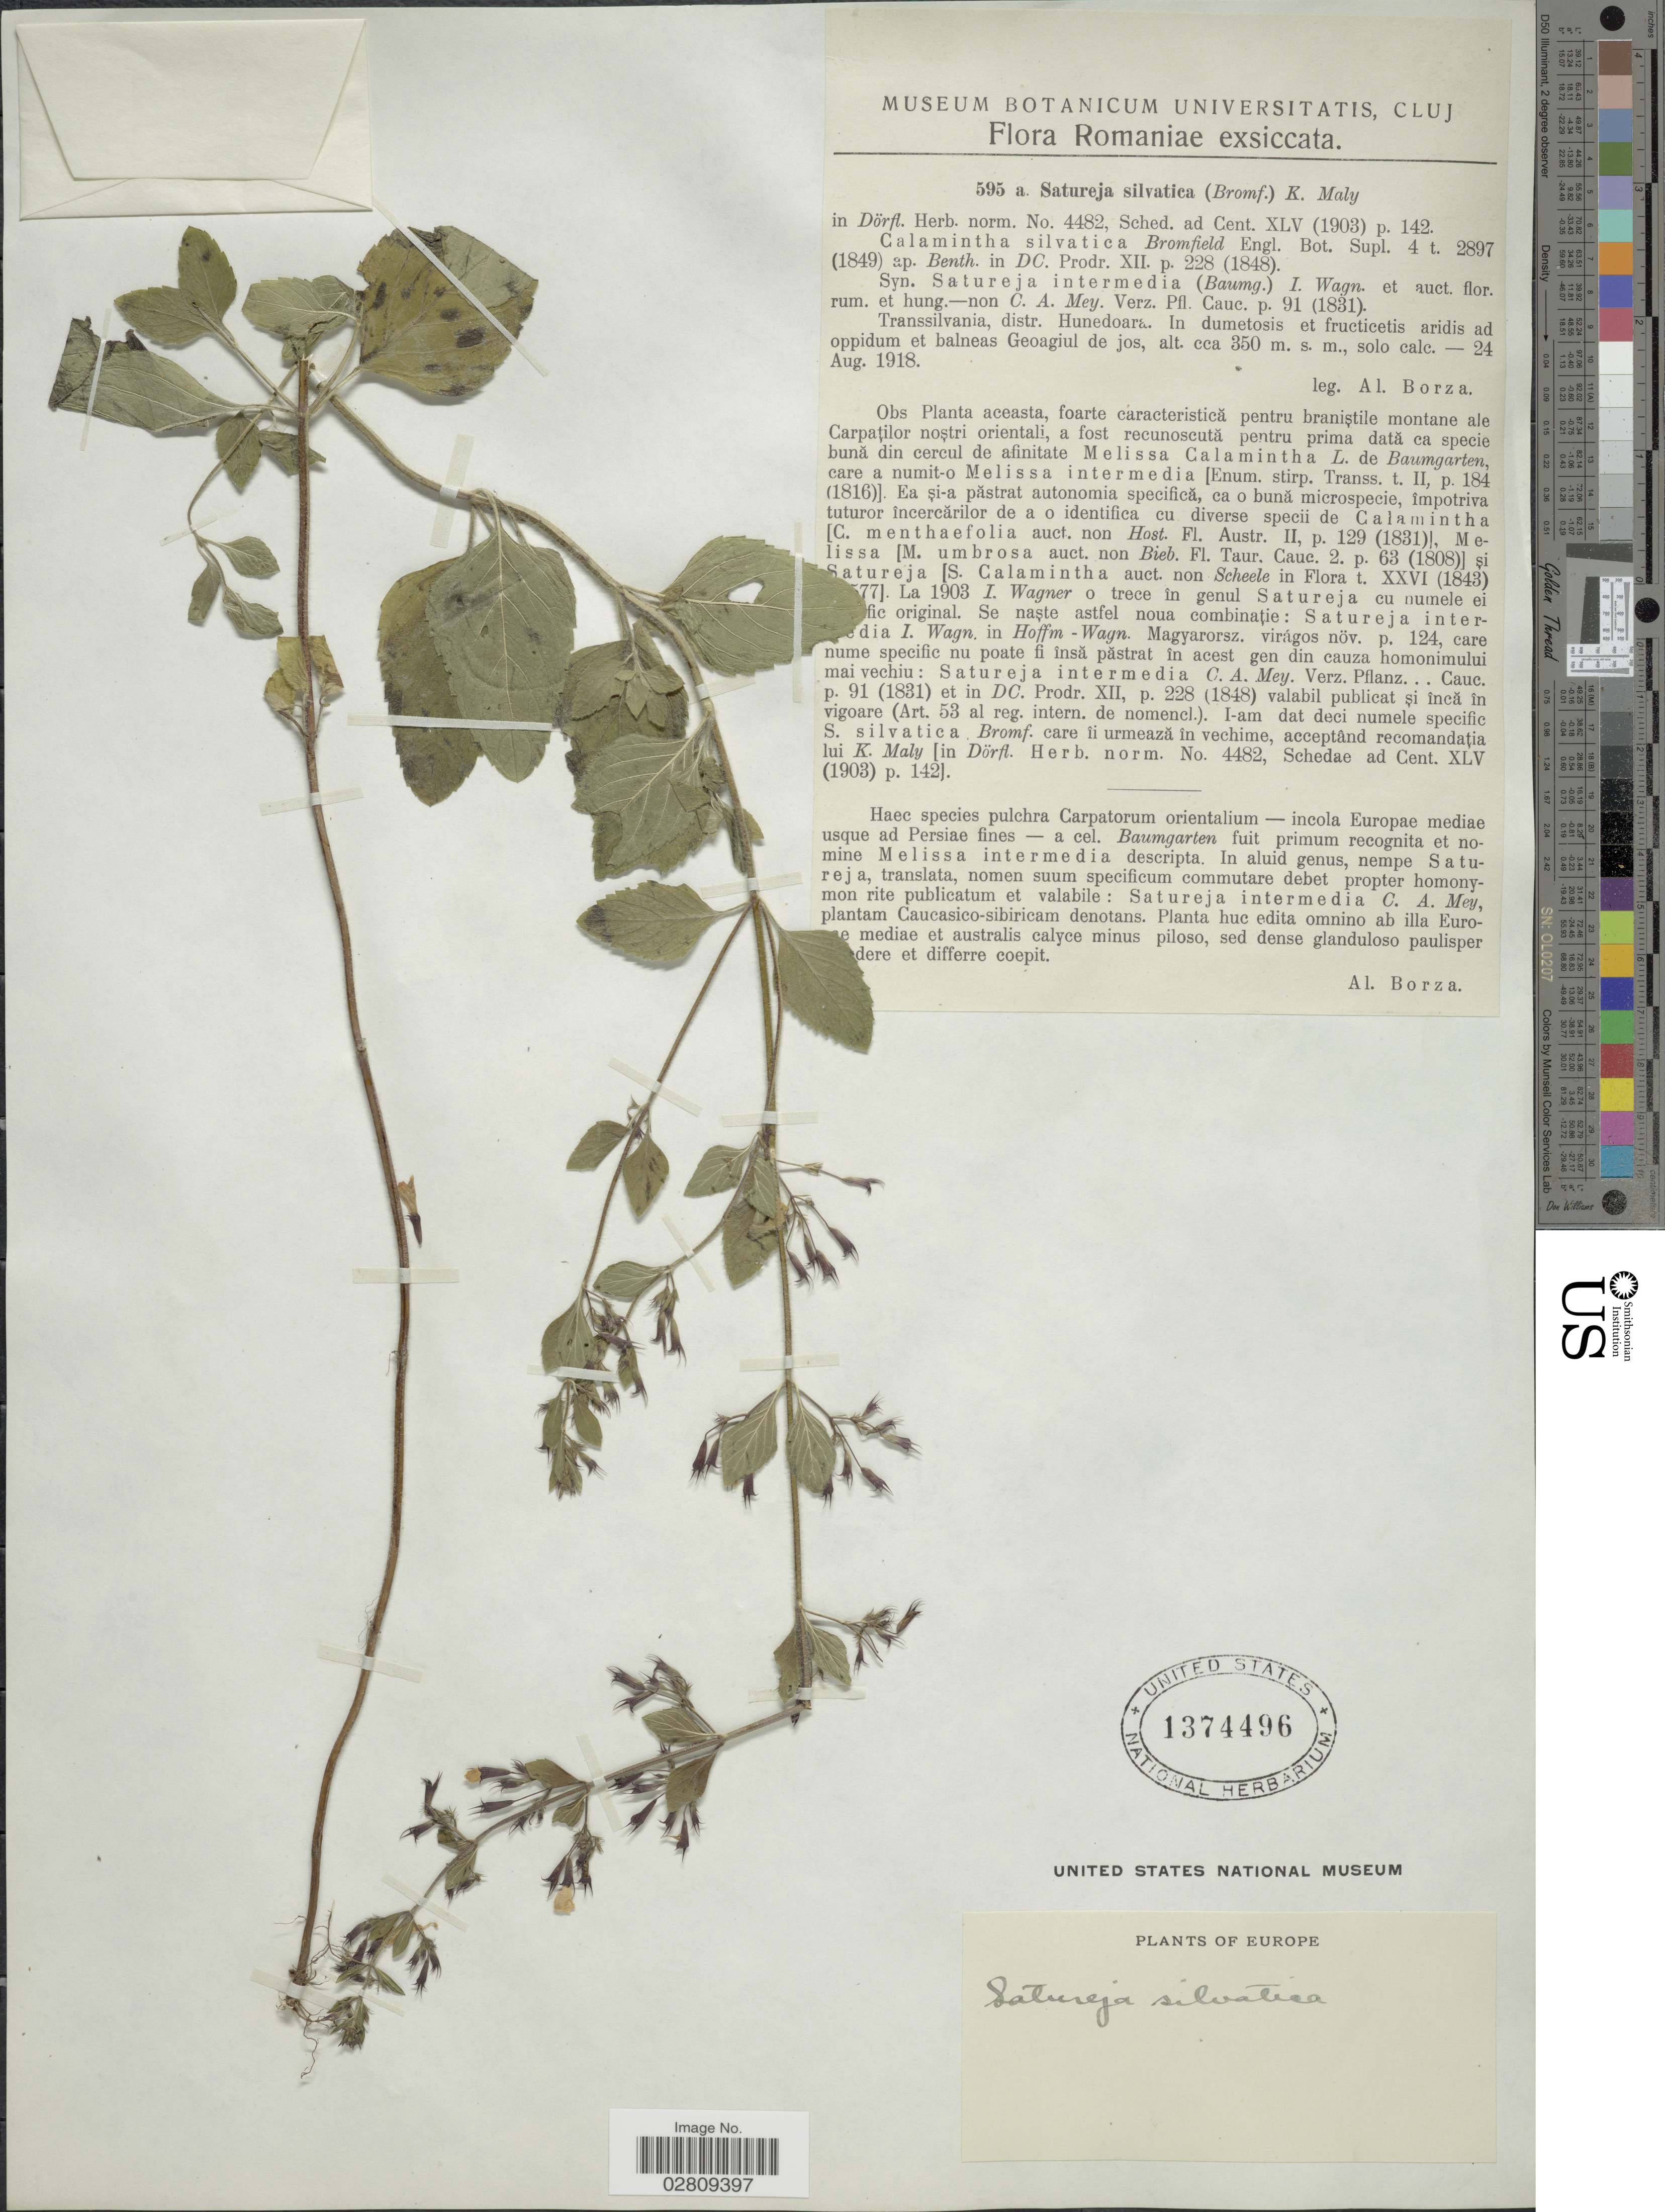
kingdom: Plantae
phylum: Tracheophyta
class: Magnoliopsida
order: Lamiales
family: Lamiaceae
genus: Satureja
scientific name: Satureja silvatica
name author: K. Malý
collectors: A. Borza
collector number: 595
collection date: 1918-08-24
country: Romania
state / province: Hunedoara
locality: Romaniae. Transsilvania, distr. Hunedoara. In dumetosis et fructicetis aridis ad oppidum et balneas Geoagiul de jos.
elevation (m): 350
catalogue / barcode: US 1374496